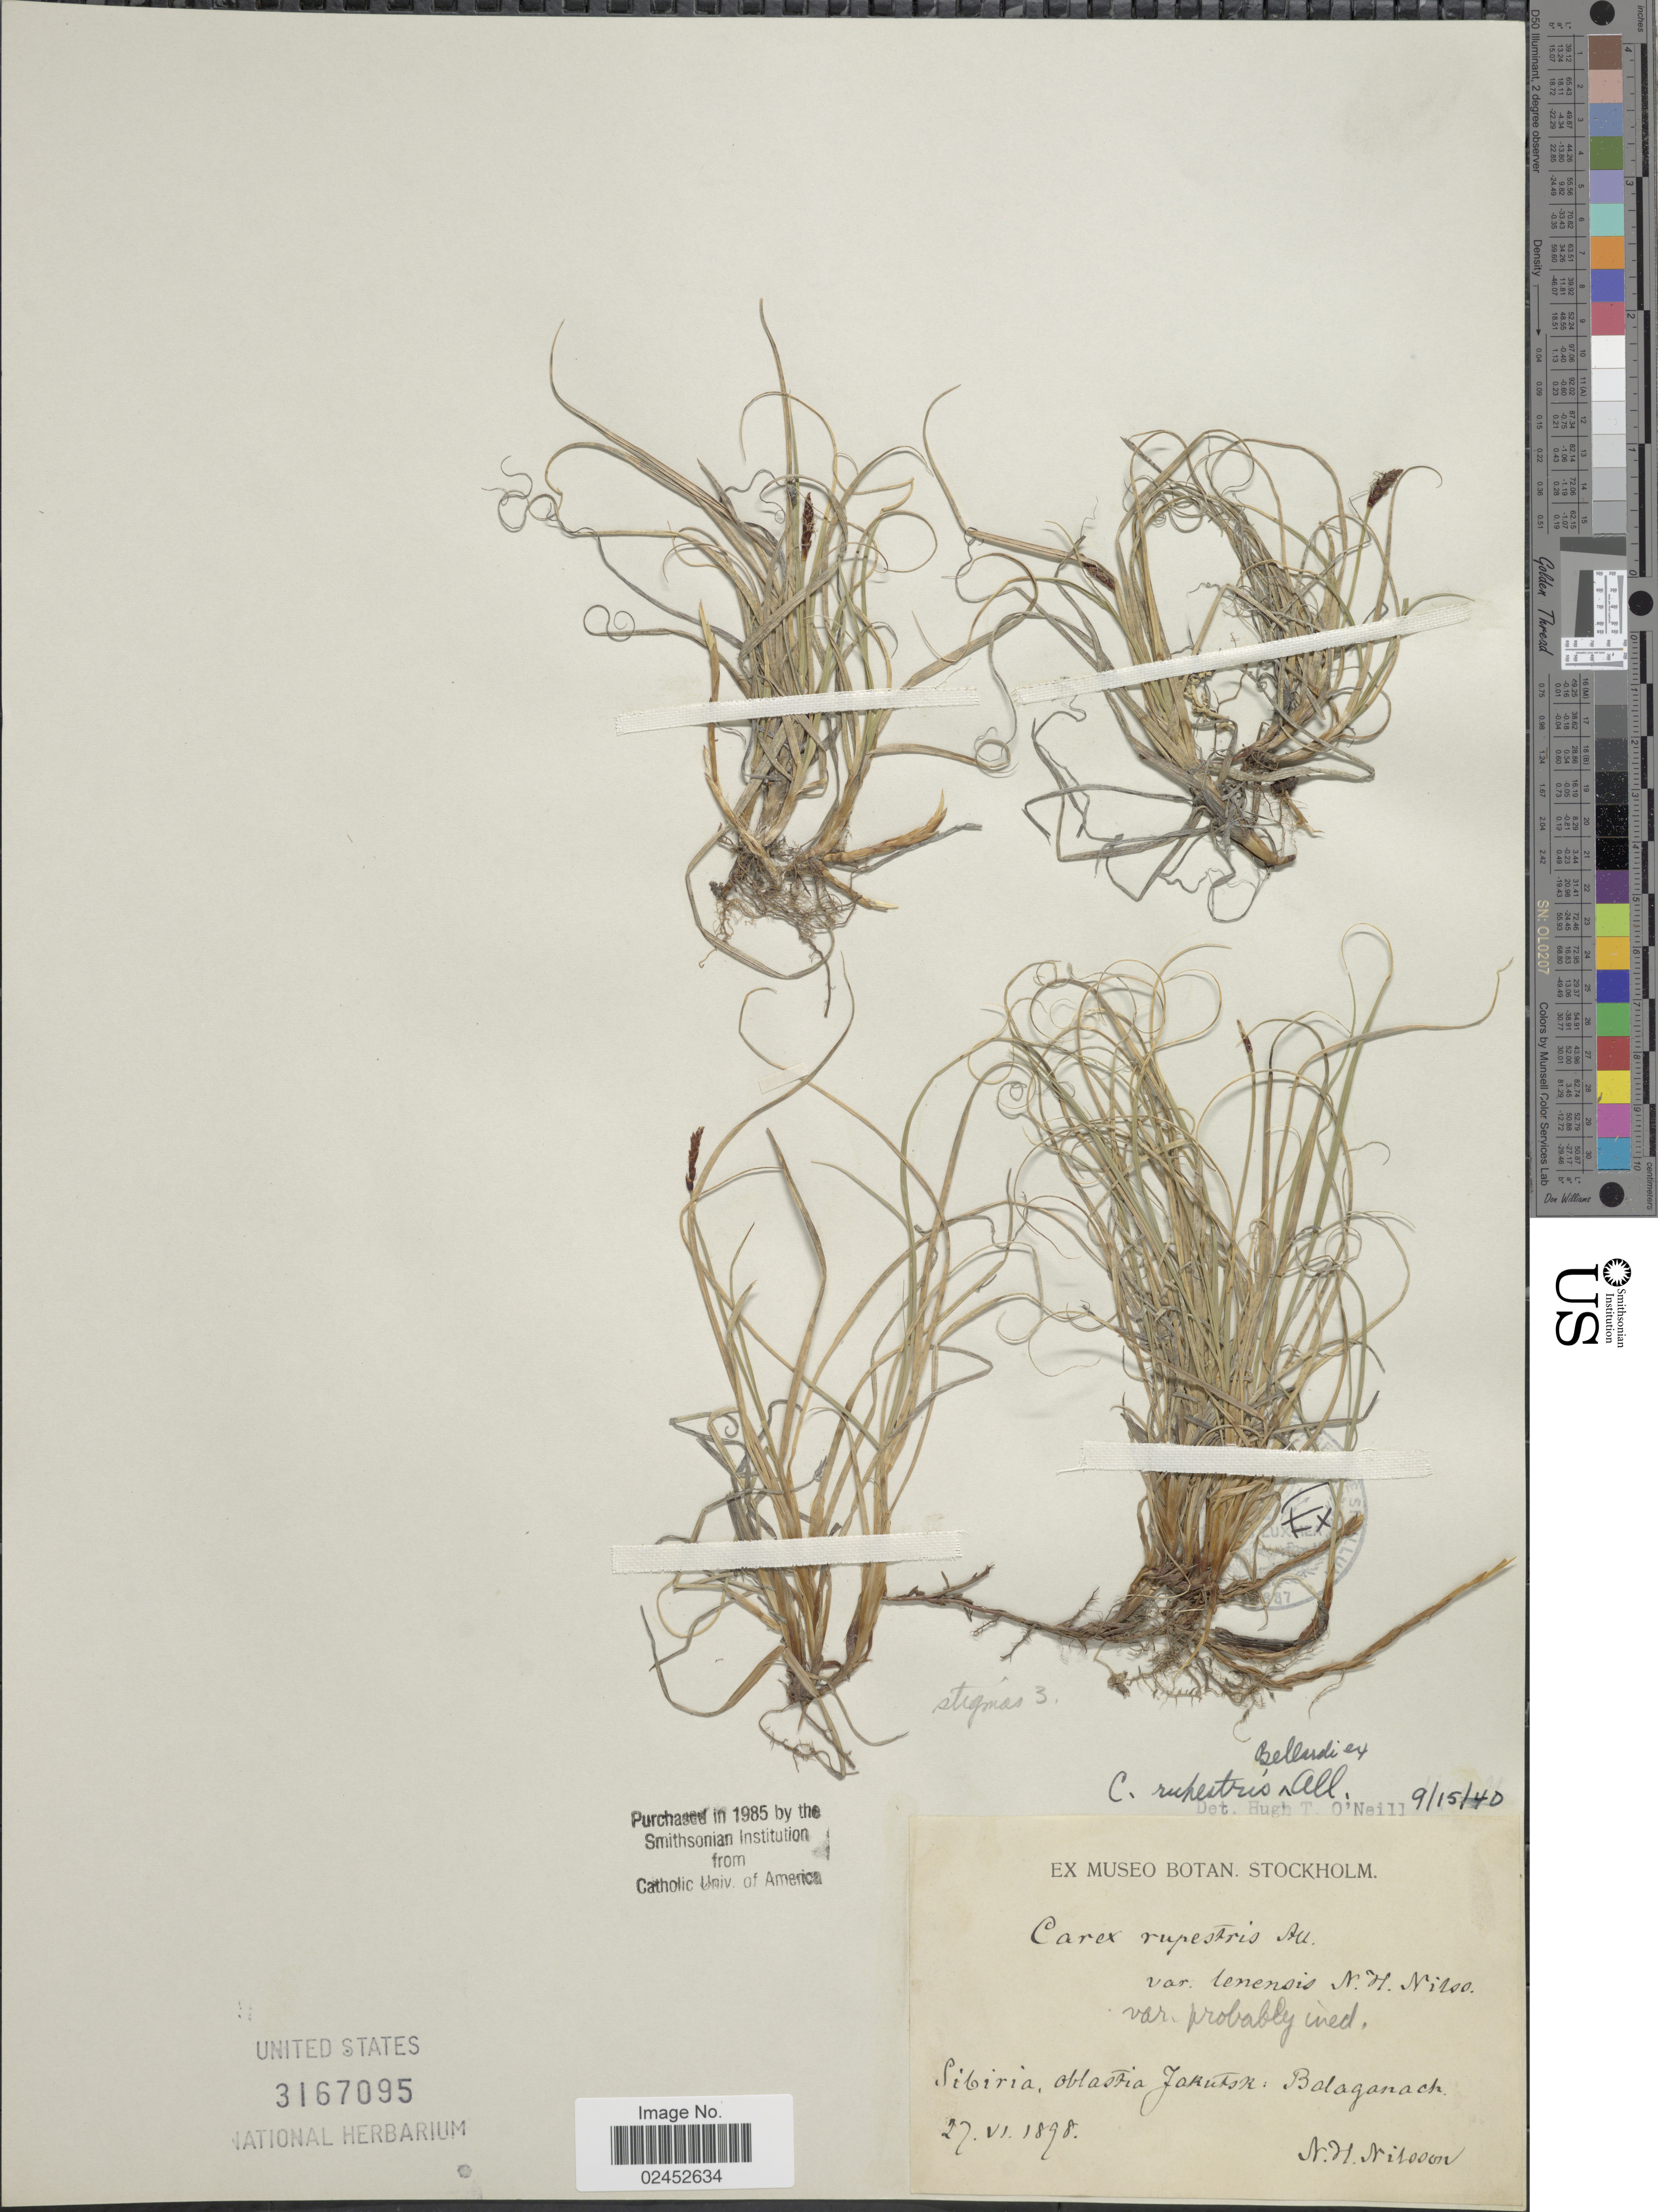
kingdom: Plantae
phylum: Tracheophyta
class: Liliopsida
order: Poales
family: Cyperaceae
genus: Carex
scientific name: Carex rupestris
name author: All.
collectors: N. H. Nilsson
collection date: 1898-06-27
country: Russian Federation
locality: Sibiria, oblastia Jakutsk: Balaganach.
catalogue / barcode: US 3167095